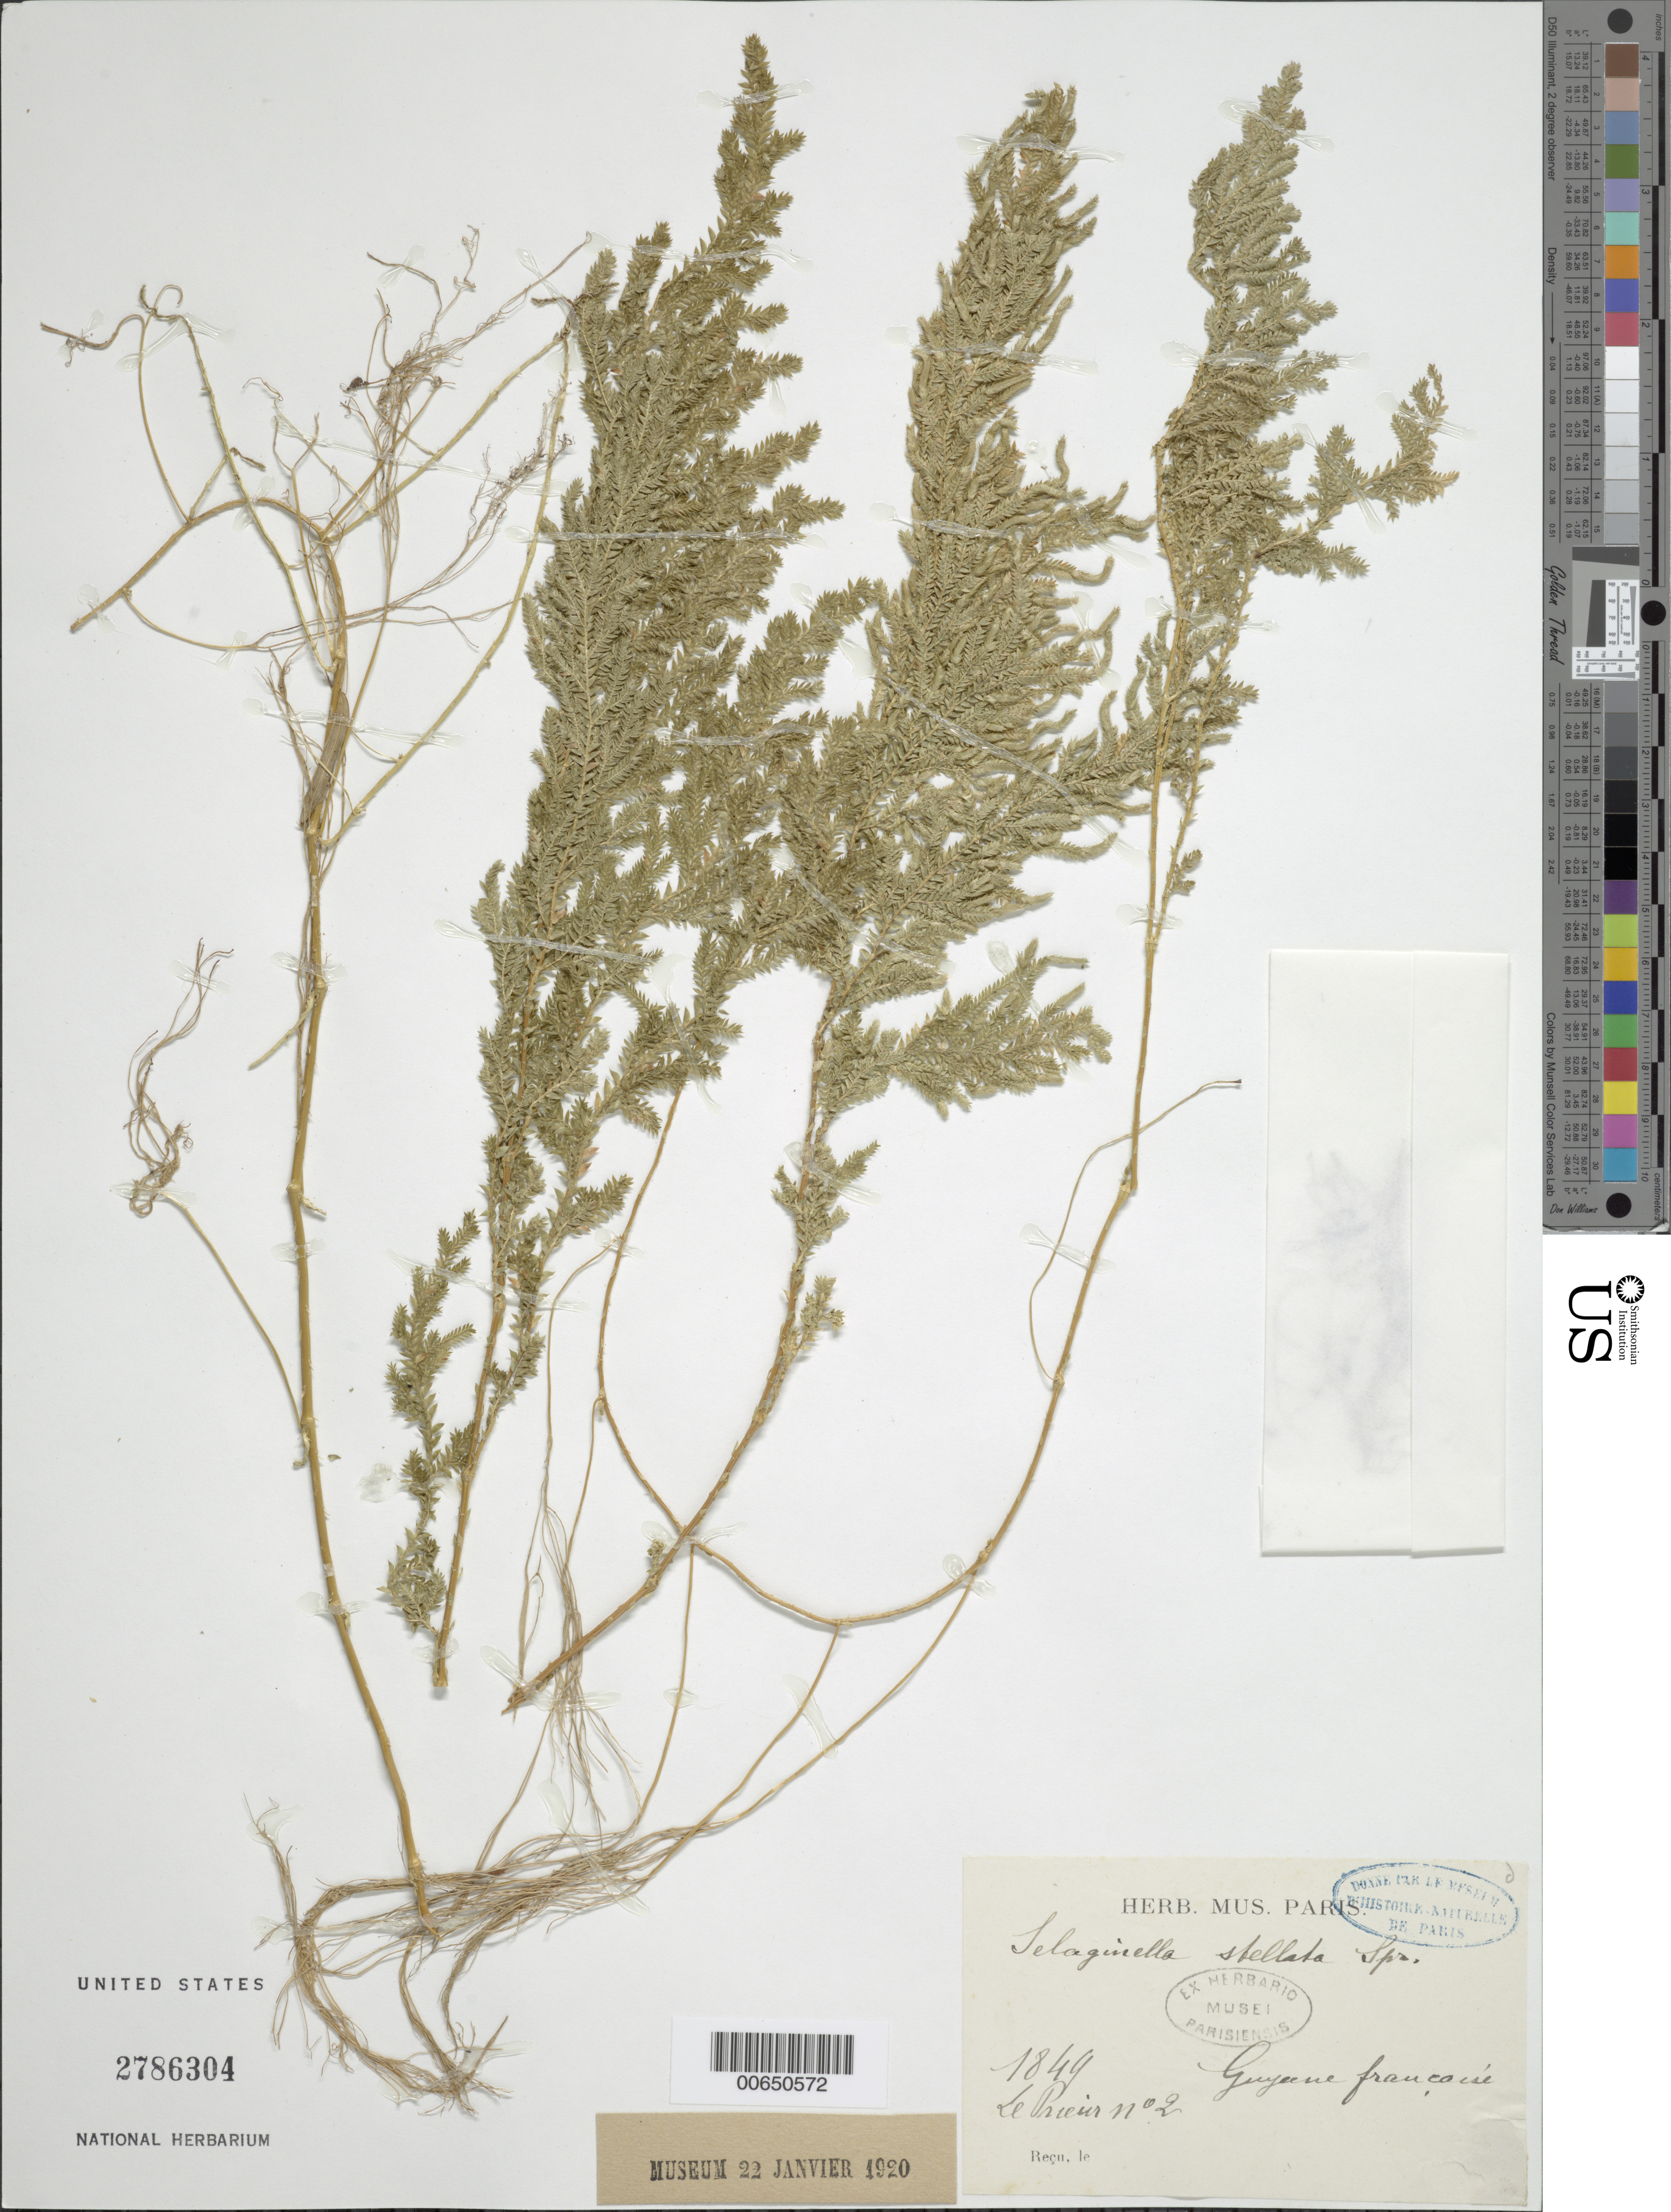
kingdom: Plantae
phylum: Tracheophyta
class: Lycopodiopsida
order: Selaginellales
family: Selaginellaceae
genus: Selaginella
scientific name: Selaginella conduplicata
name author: Spring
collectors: F. M. R. Leprieur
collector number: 2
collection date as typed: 1849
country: French Guiana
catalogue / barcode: US 2786304